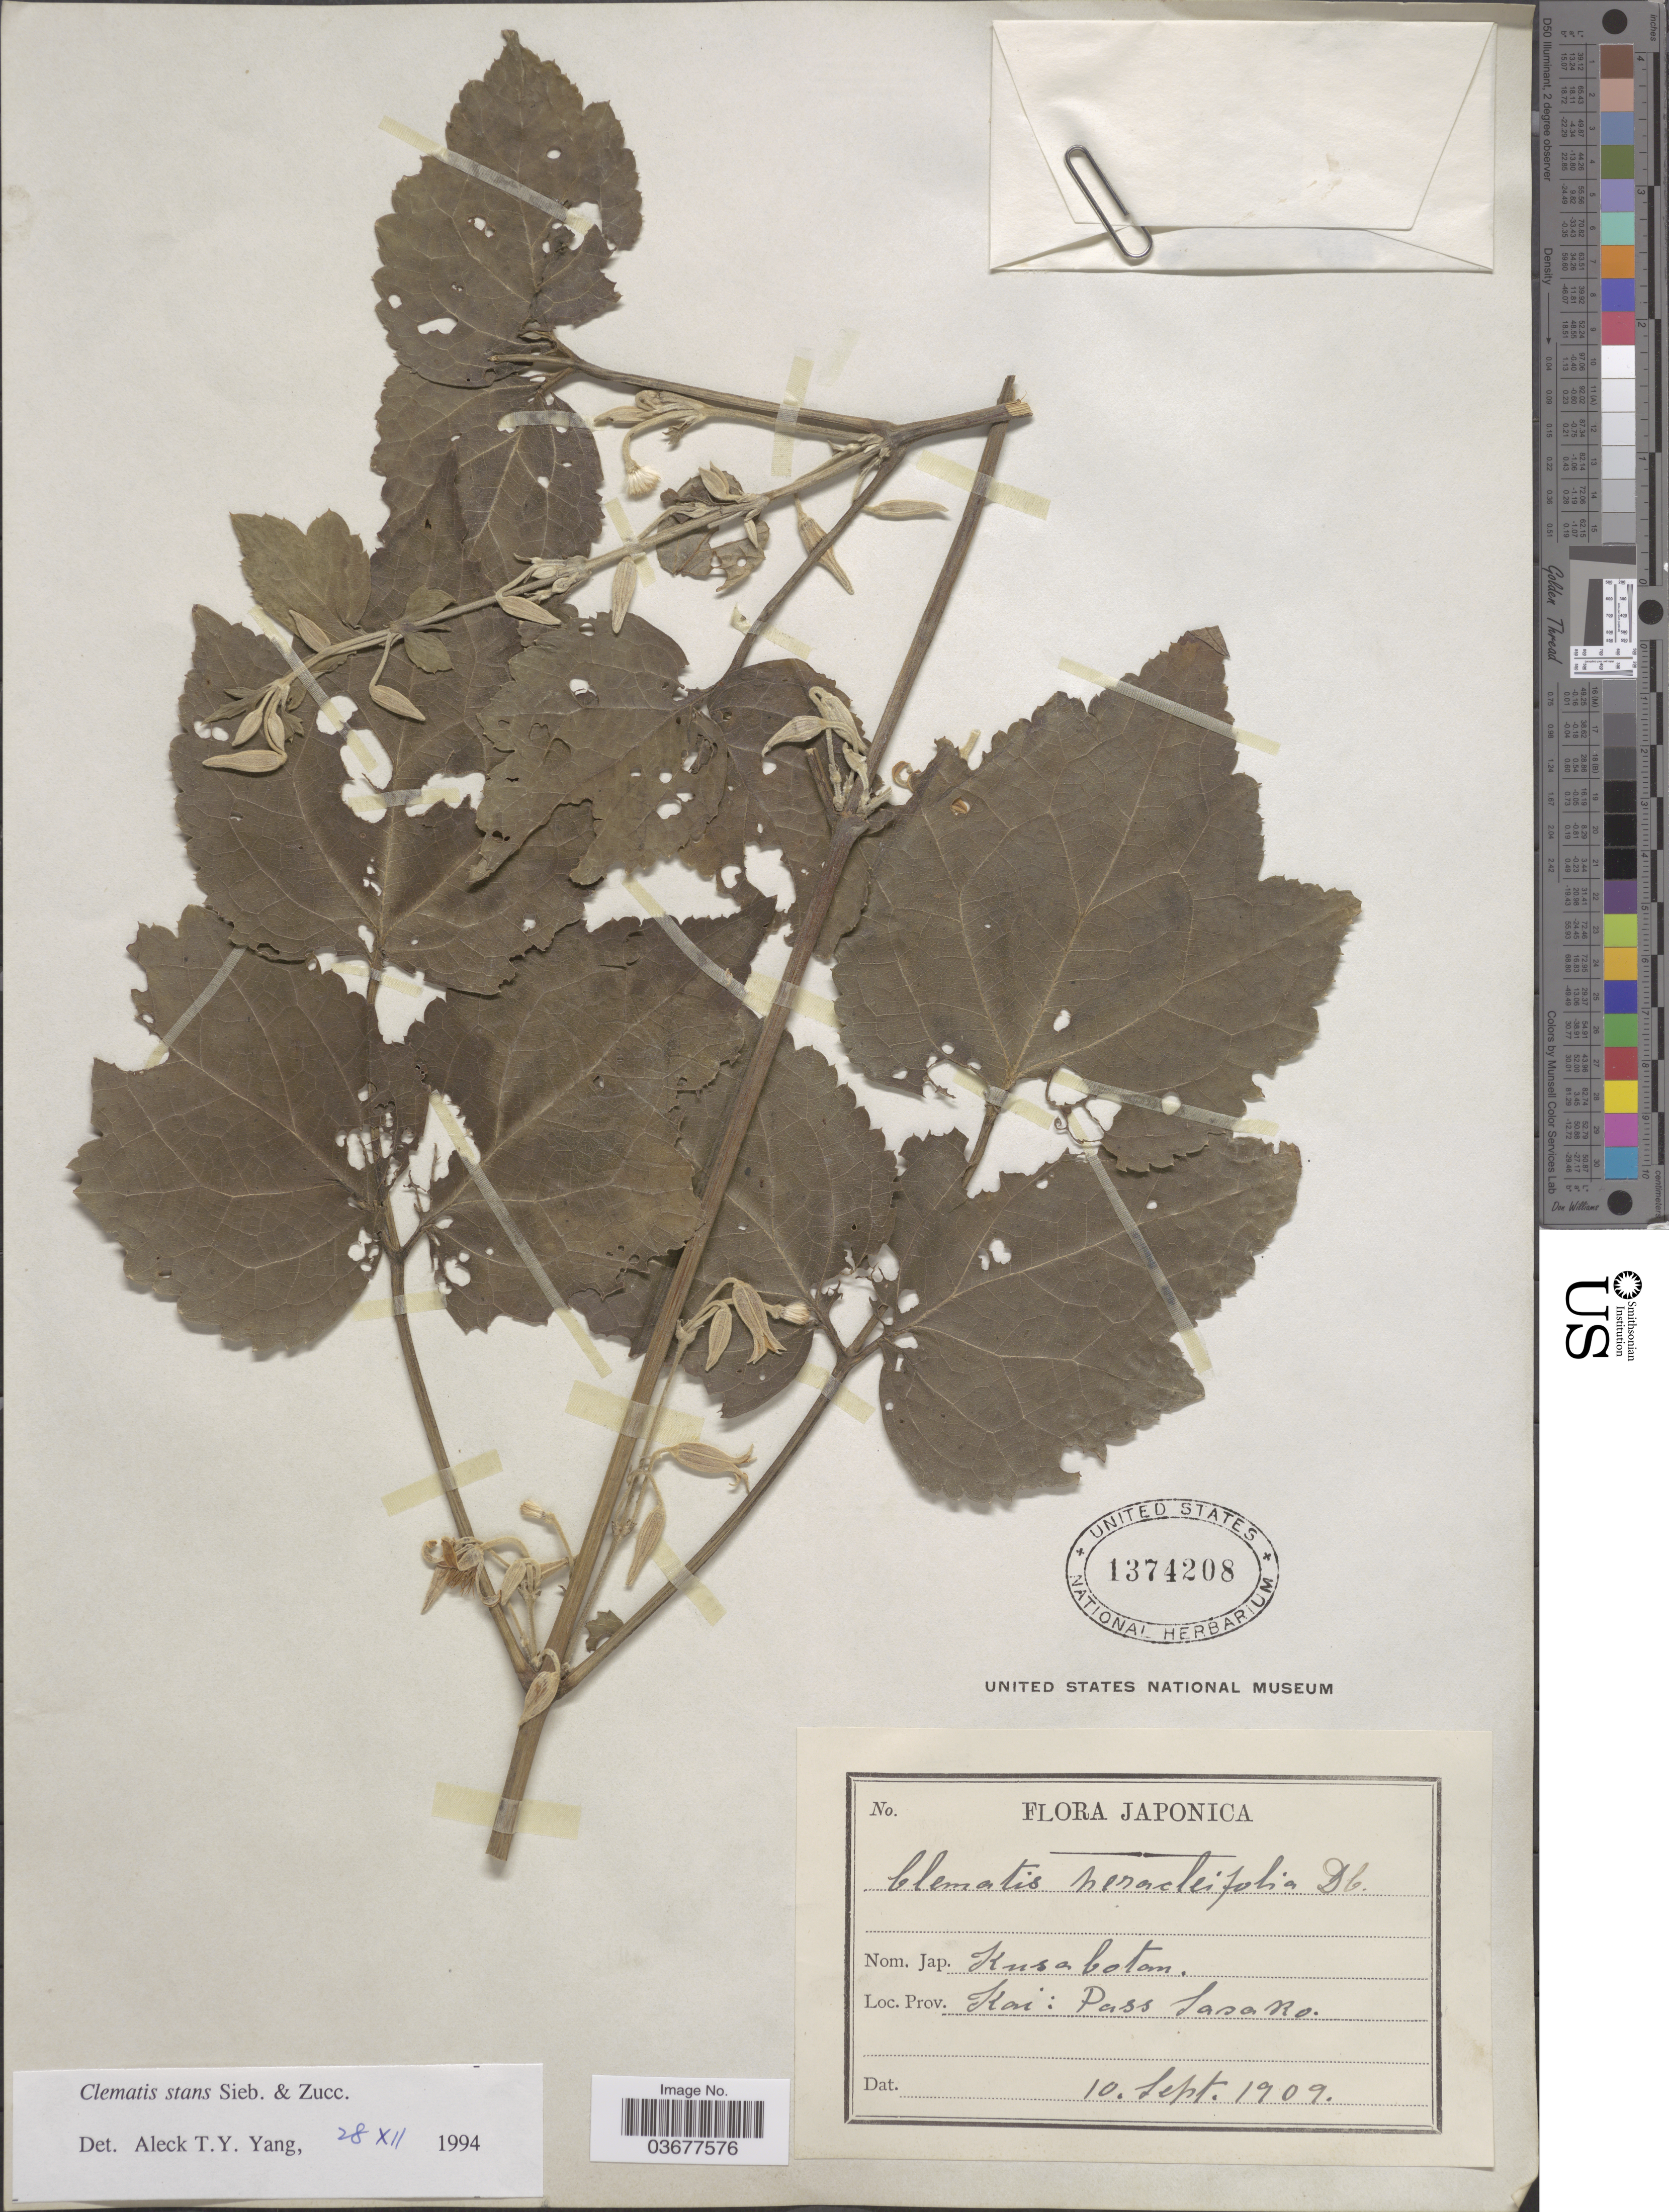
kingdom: Plantae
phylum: Tracheophyta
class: Magnoliopsida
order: Ranunculales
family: Ranunculaceae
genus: Clematis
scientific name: Clematis stans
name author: Siebold & Zucc.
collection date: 1909-09-10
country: Japan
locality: Kai: Pass Sasako.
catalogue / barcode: US 1374208